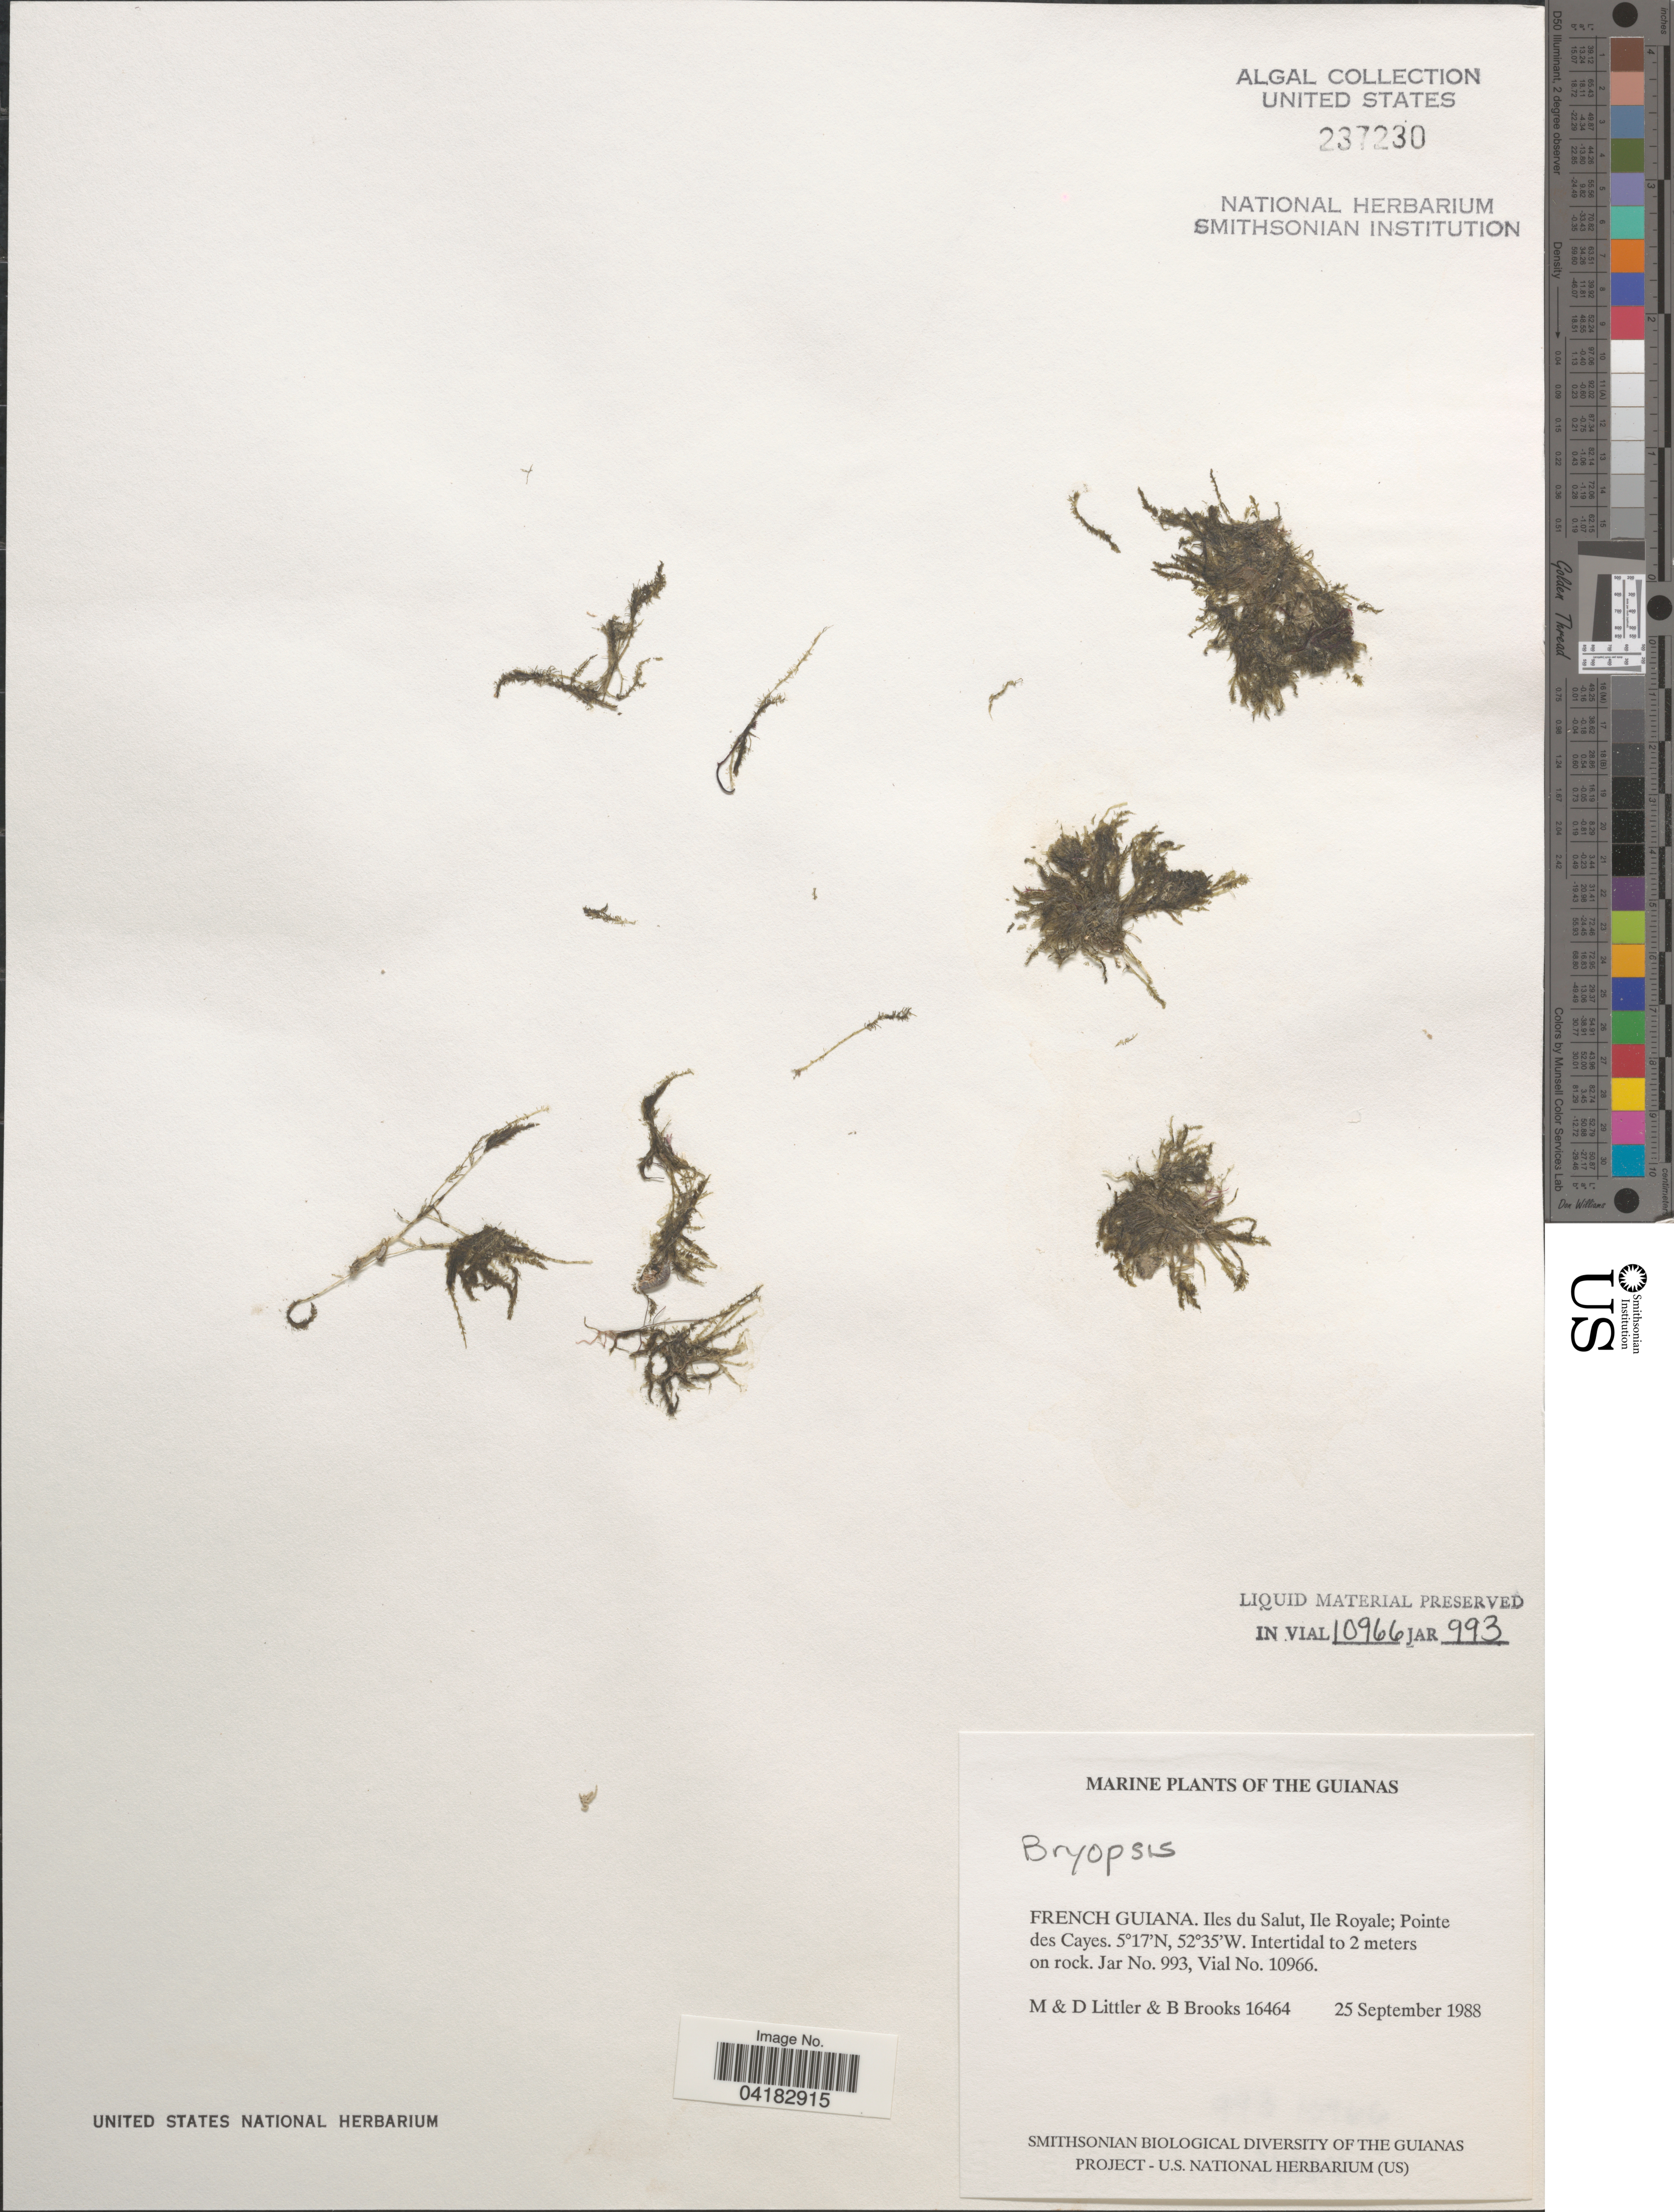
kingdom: Plantae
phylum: Chlorophyta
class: Ulvophyceae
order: Bryopsidales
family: Bryopsidaceae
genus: Bryopsis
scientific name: Bryopsis sp.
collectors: M. Littler, D. S. Littler & B. Brooks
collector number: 16464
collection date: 1988-09-25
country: French Guiana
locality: The Guianas. Iles du Salut, Ile Royale; Pointe des Cayes.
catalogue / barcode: US 237230